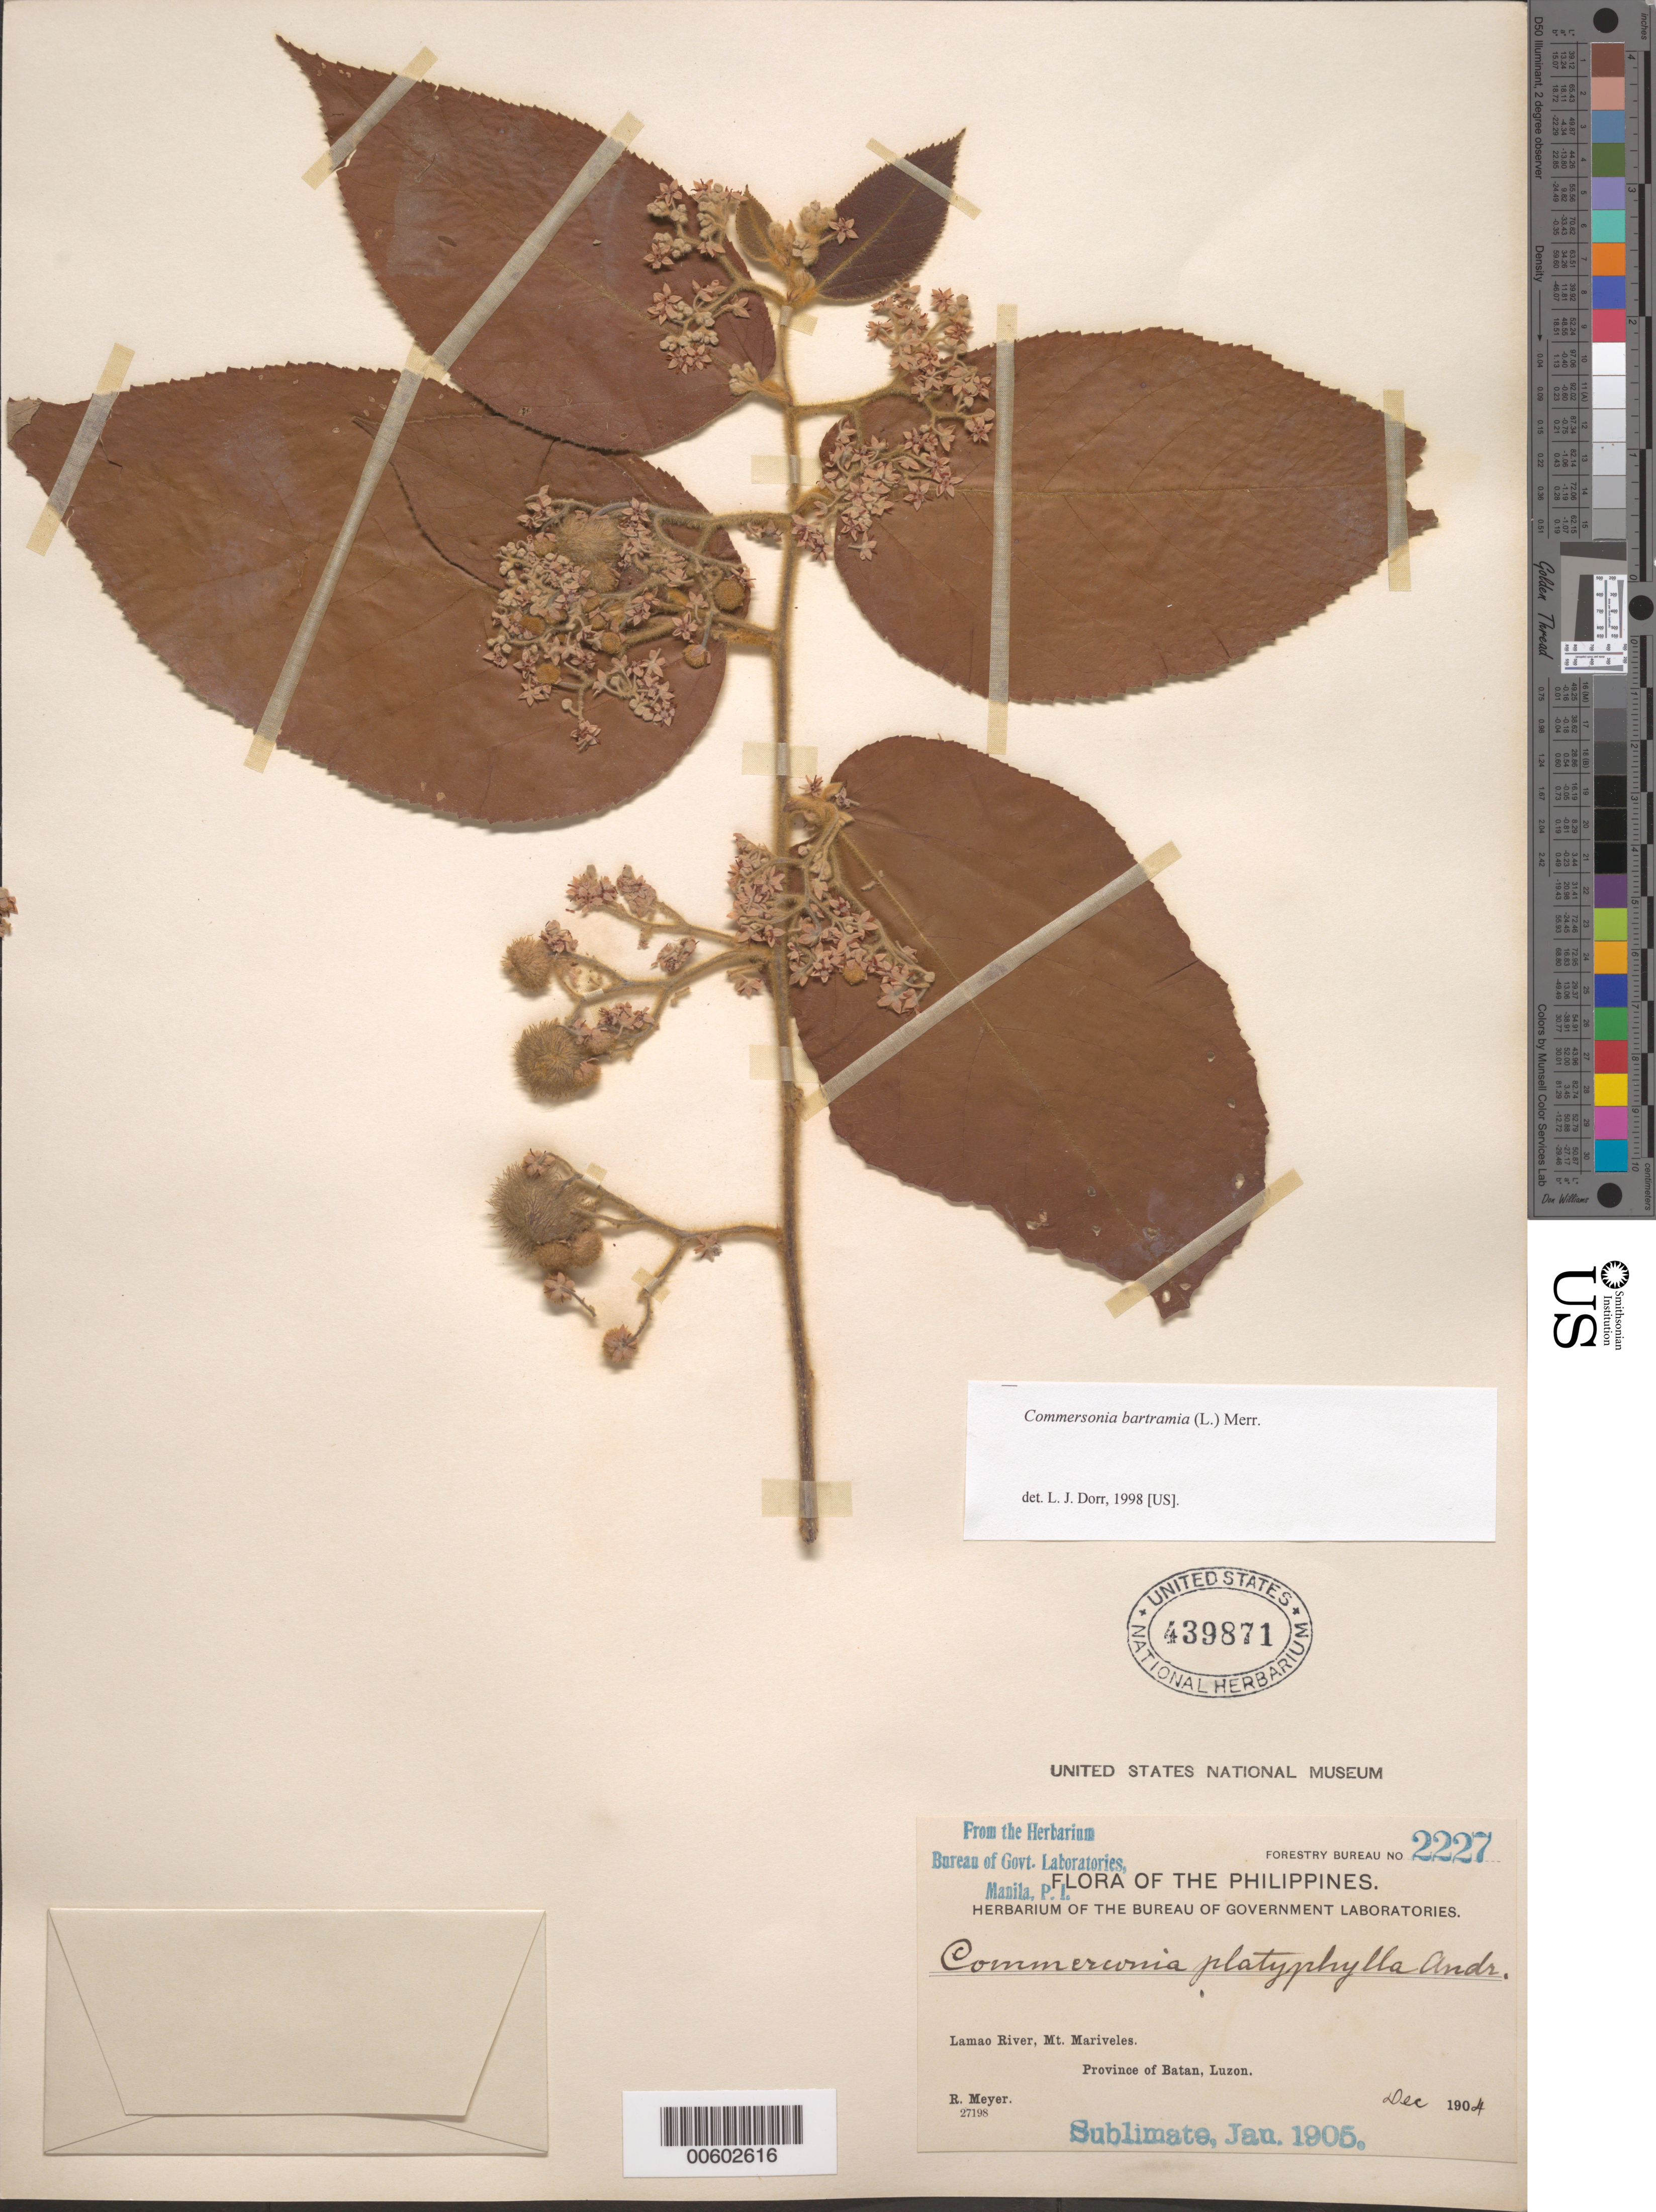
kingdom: Plantae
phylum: Tracheophyta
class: Magnoliopsida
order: Malvales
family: Malvaceae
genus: Commersonia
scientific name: Commersonia bartramia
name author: (L.) Merr.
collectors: R. Meyer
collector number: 2227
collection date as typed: Dec 1904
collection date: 1904-12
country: Philippines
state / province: Central Luzon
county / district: Bataan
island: Luzon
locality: Lamao River, Mt. Mariveles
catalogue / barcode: US 439871